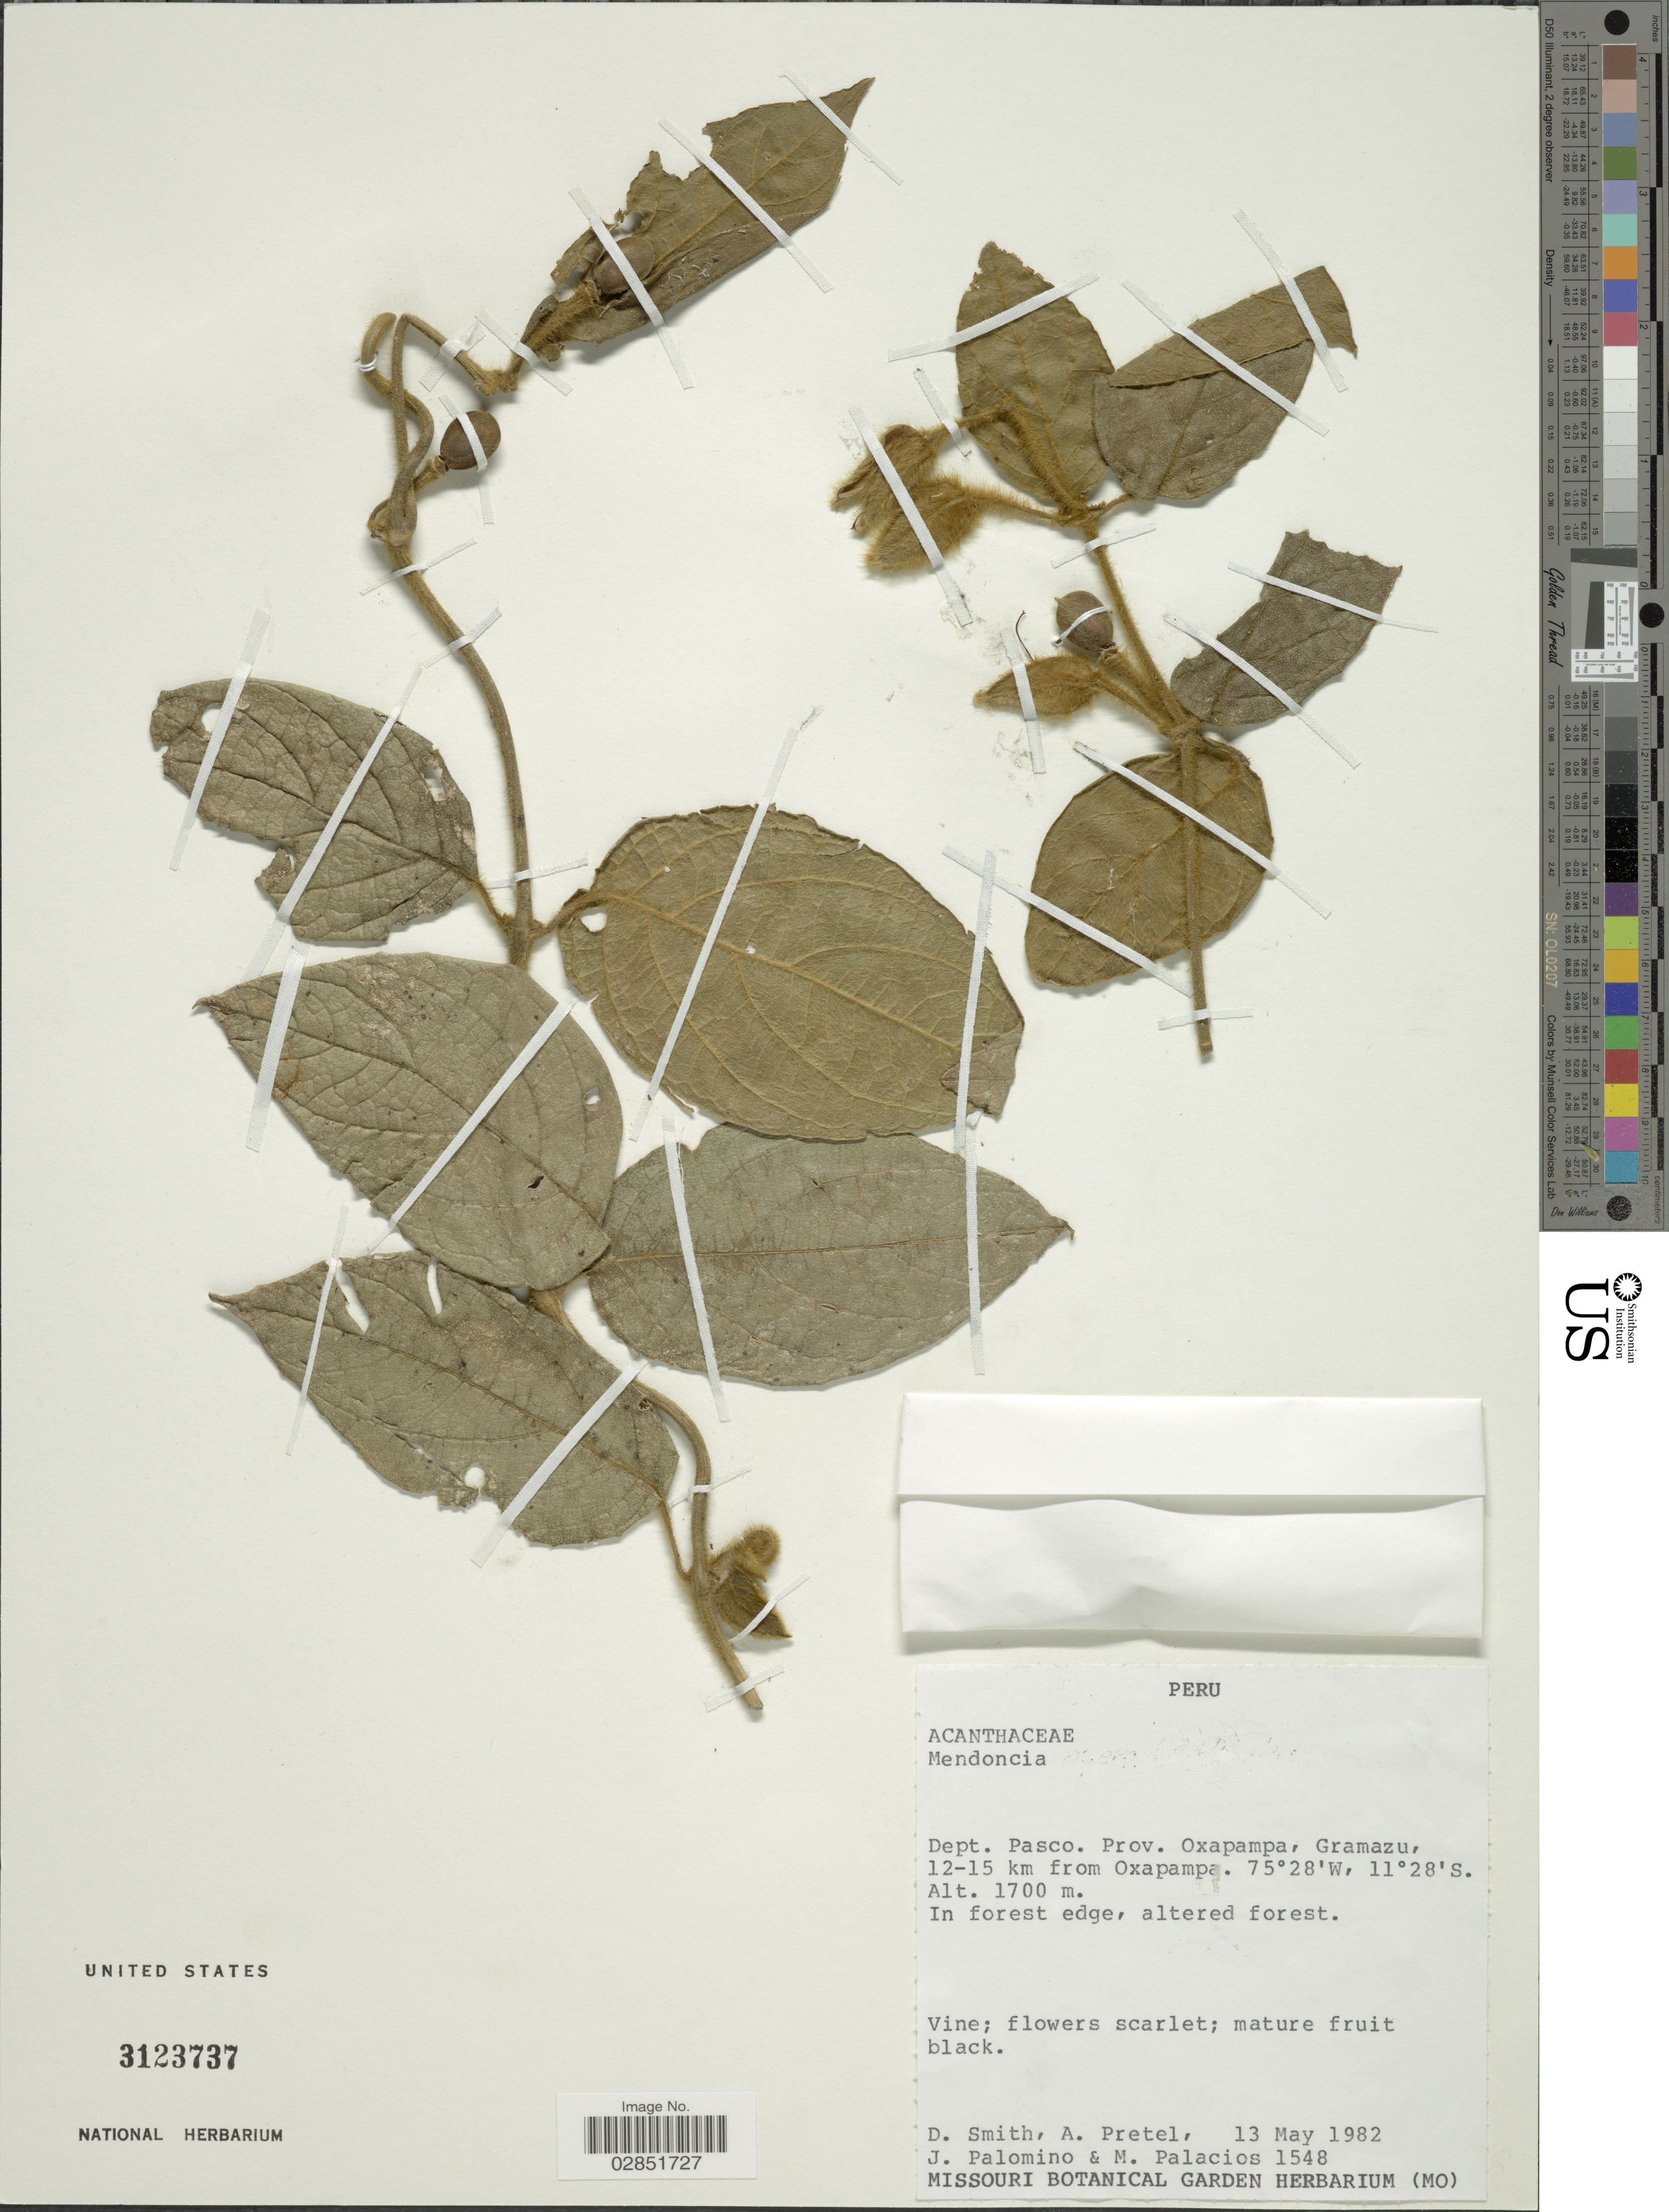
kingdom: Plantae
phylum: Tracheophyta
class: Magnoliopsida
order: Lamiales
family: Acanthaceae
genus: Mendoncia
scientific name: Mendoncia sp.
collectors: D. Smith, A. Pretel, J. Palomino & M. Palacios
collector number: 1548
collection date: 1982-05-13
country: Peru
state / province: Pasco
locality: Dept. Pasco. Prov. Oxapampa, Gramazu, 12-15 km from Oxapampa.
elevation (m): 1700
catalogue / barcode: US 3123737